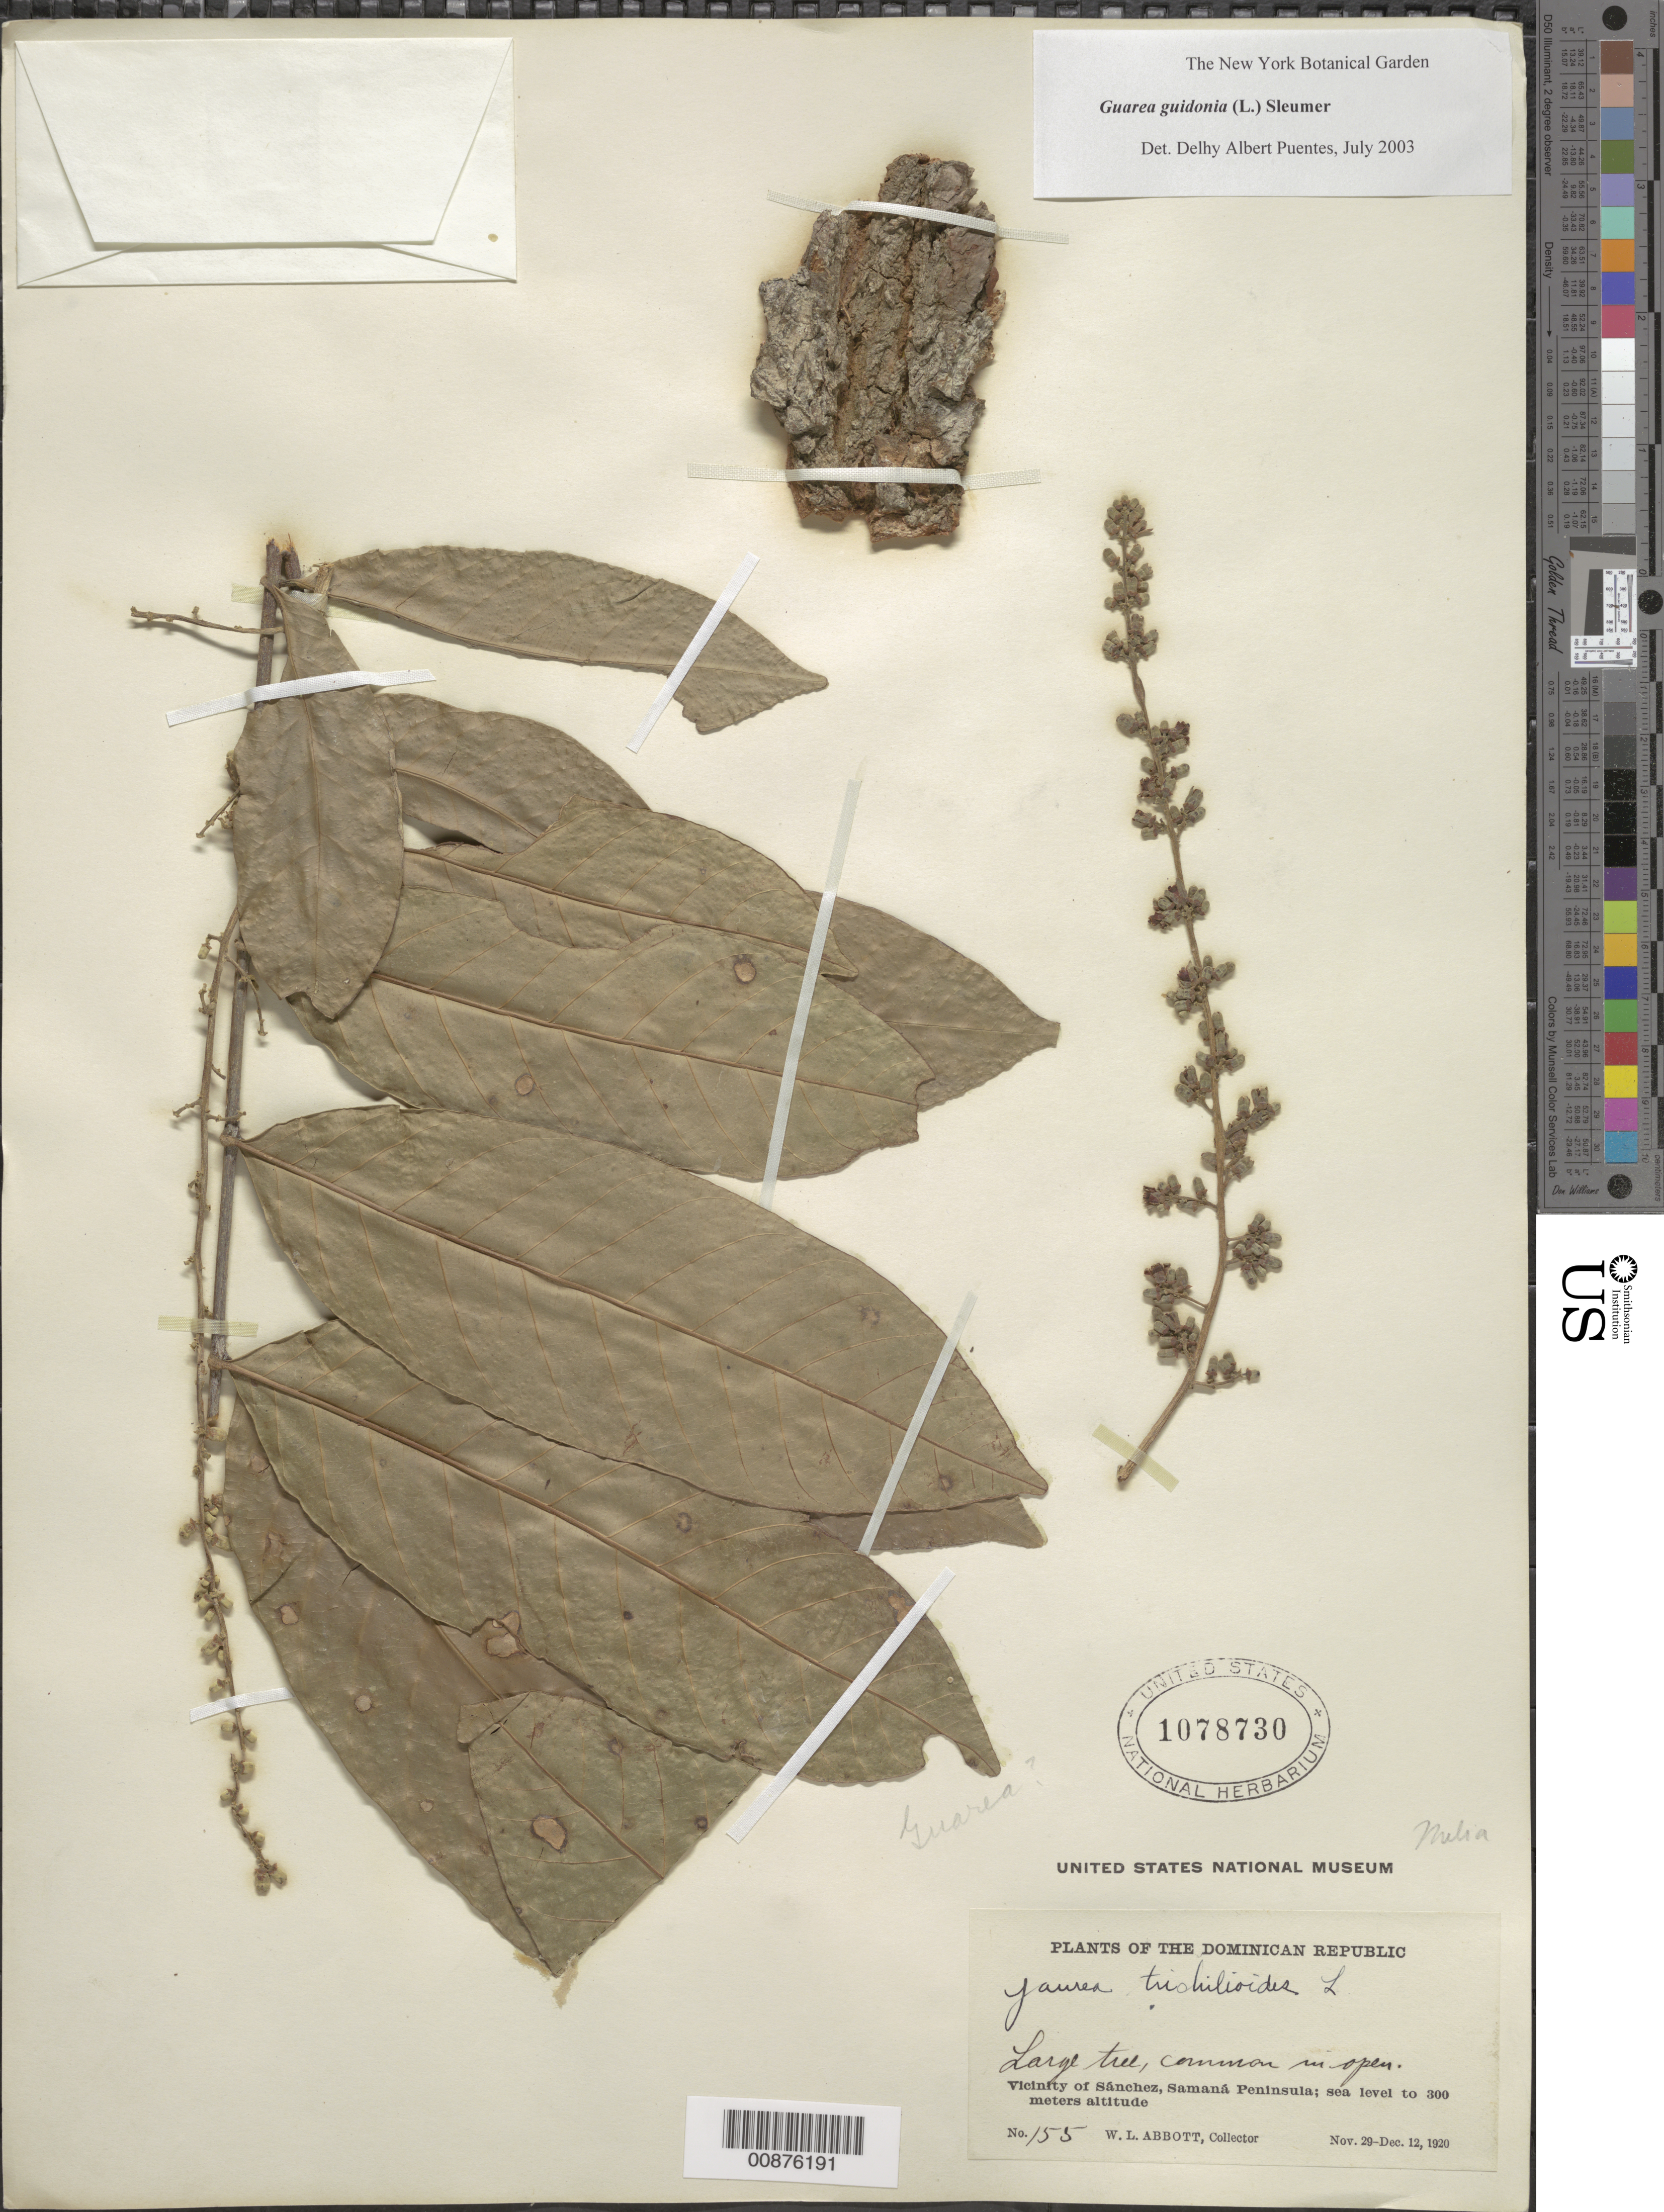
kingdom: Plantae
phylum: Tracheophyta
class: Magnoliopsida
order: Sapindales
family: Meliaceae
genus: Guarea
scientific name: Guarea guidonia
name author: (L.) Sleumer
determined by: Puentes, D. A.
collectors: W. L. Abbott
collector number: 155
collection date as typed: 29 Nov 1920 to 12 Dec 1920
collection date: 1920-11-29/1920-12-12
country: Dominican Republic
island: Hispaniola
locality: Vicinity of Sánchez, Samaná Peninsula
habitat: In open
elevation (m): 0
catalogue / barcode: US 1078730